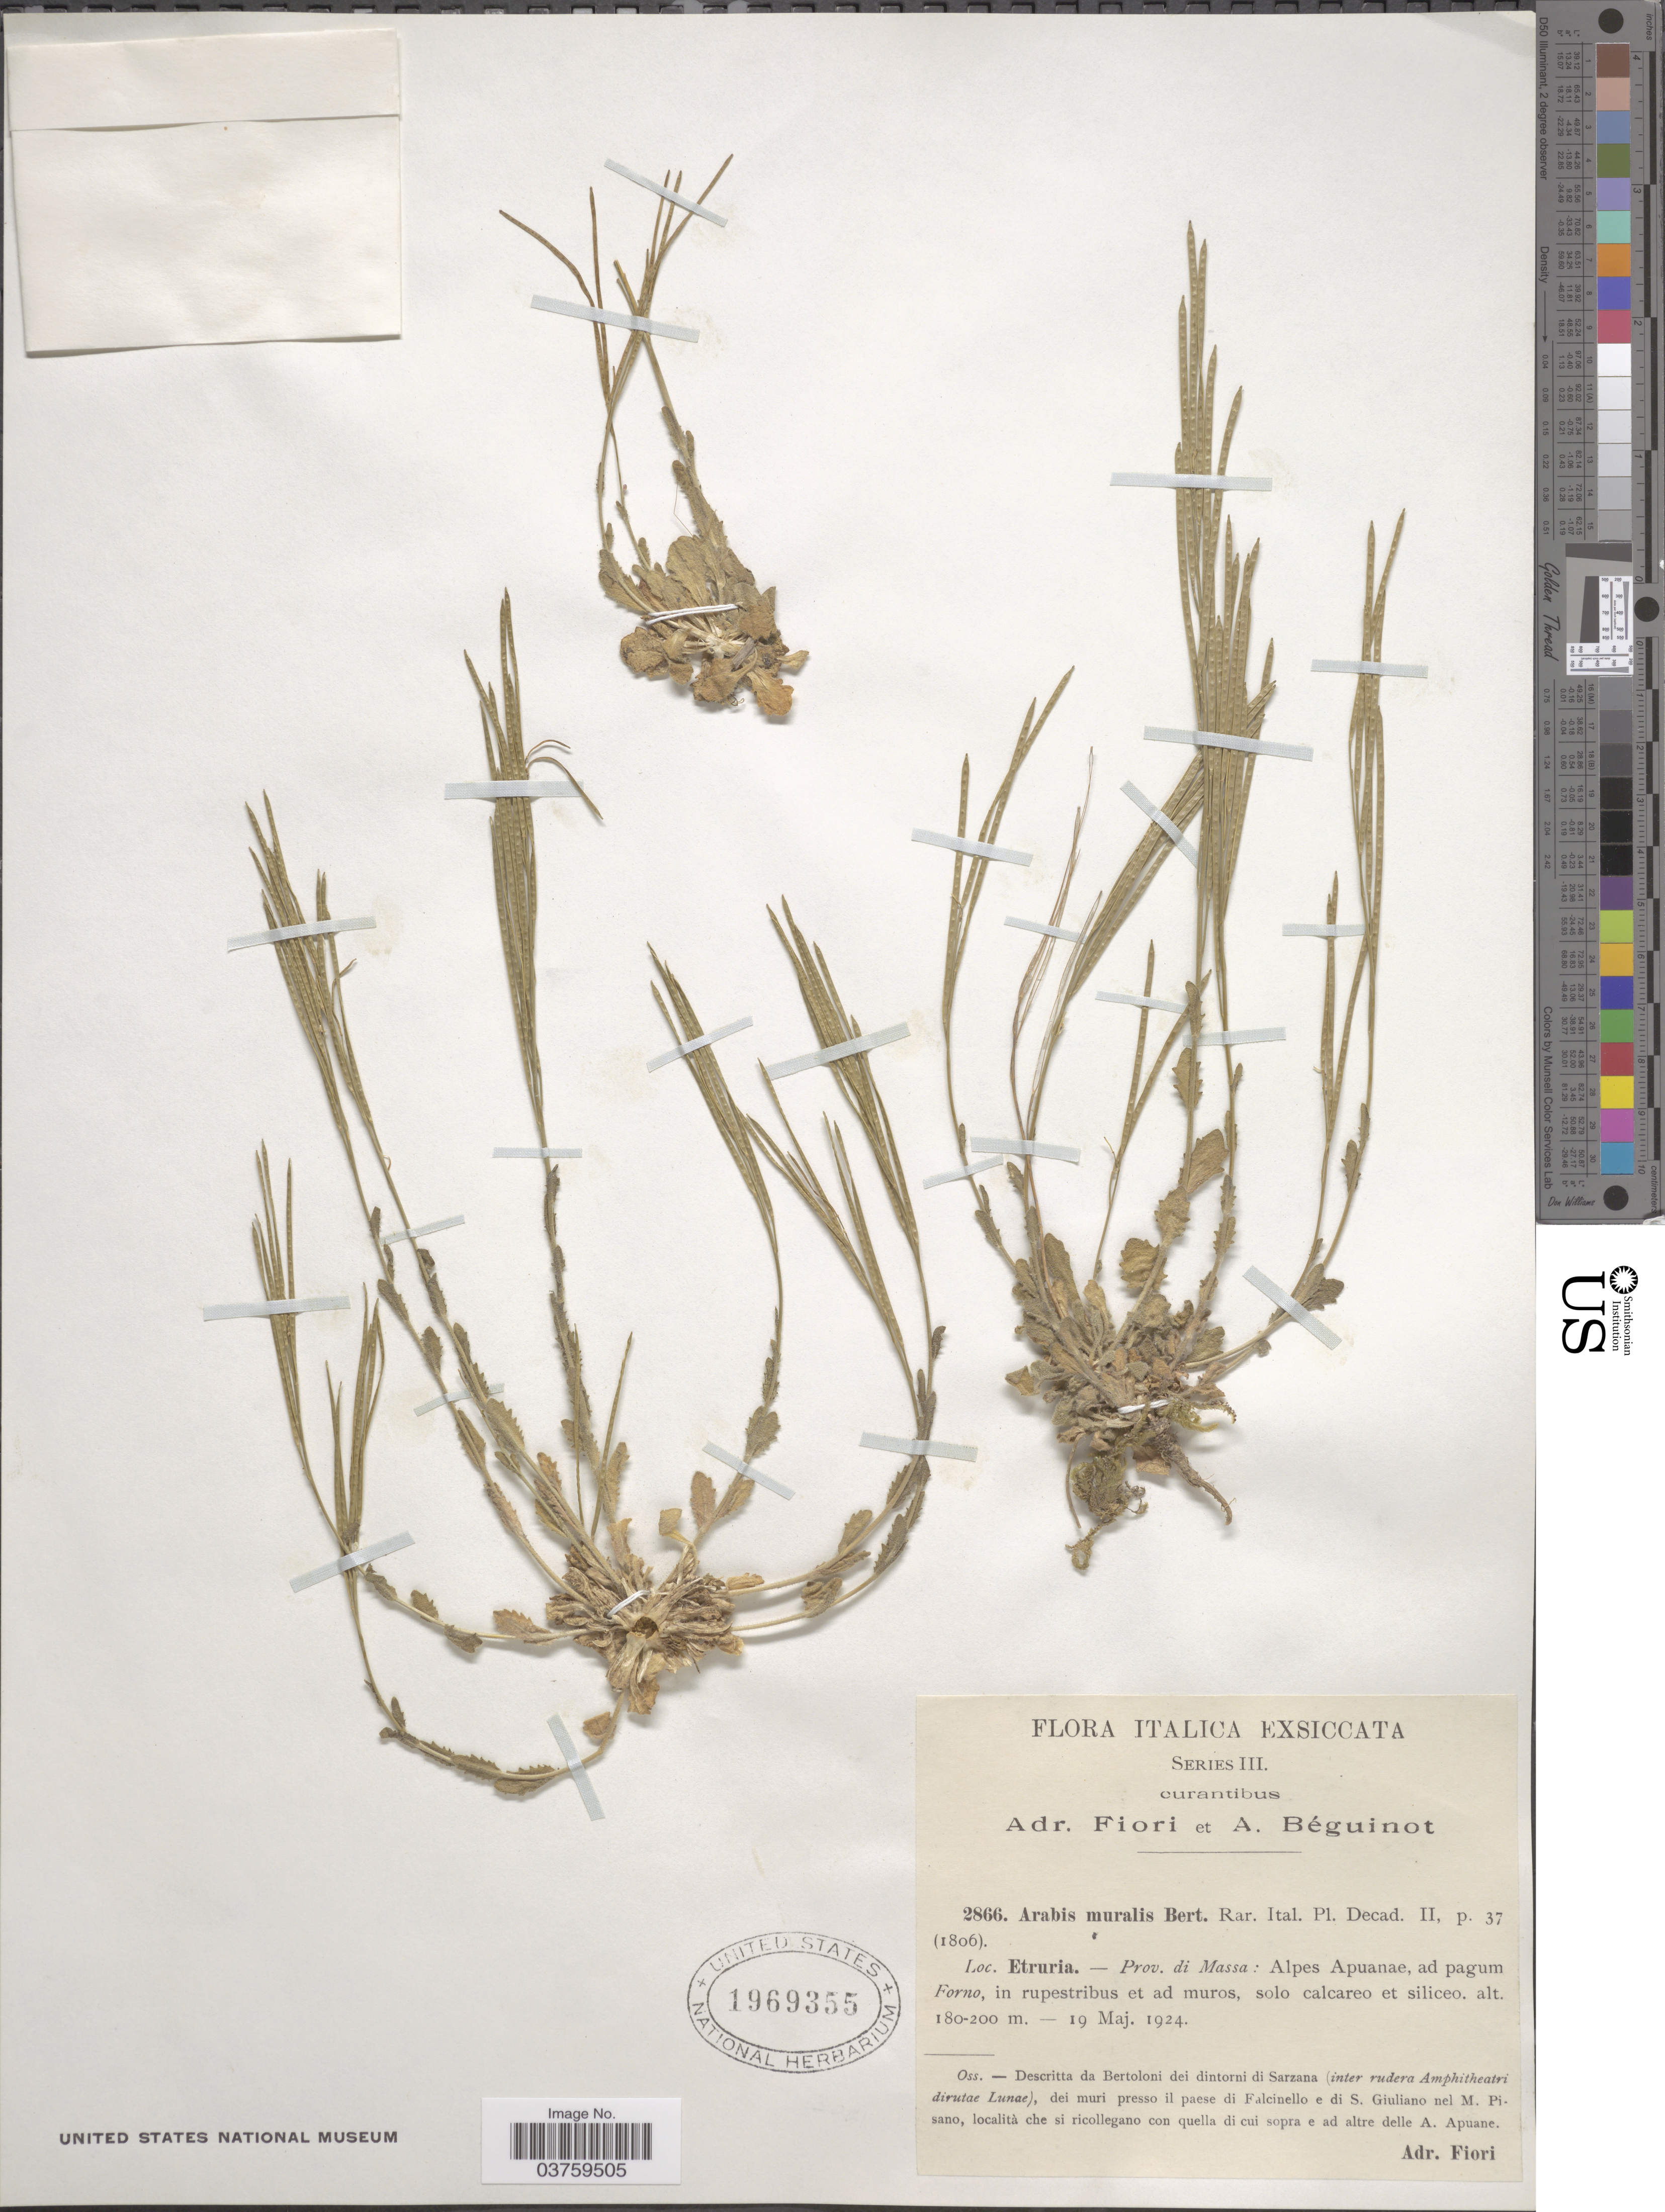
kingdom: Plantae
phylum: Tracheophyta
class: Magnoliopsida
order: Brassicales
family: Brassicaceae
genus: Arabis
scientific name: Arabis muralis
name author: Bertol.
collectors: A. Fiori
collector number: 2866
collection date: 1924-05-19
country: Italy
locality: Italica. Curantibus. Etruria - Prov. di Massa: Alpes Apuanae, ad pagum Forno, in rupestribus et ad muros, solo calcareo et siliceo.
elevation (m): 180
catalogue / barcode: US 1969355